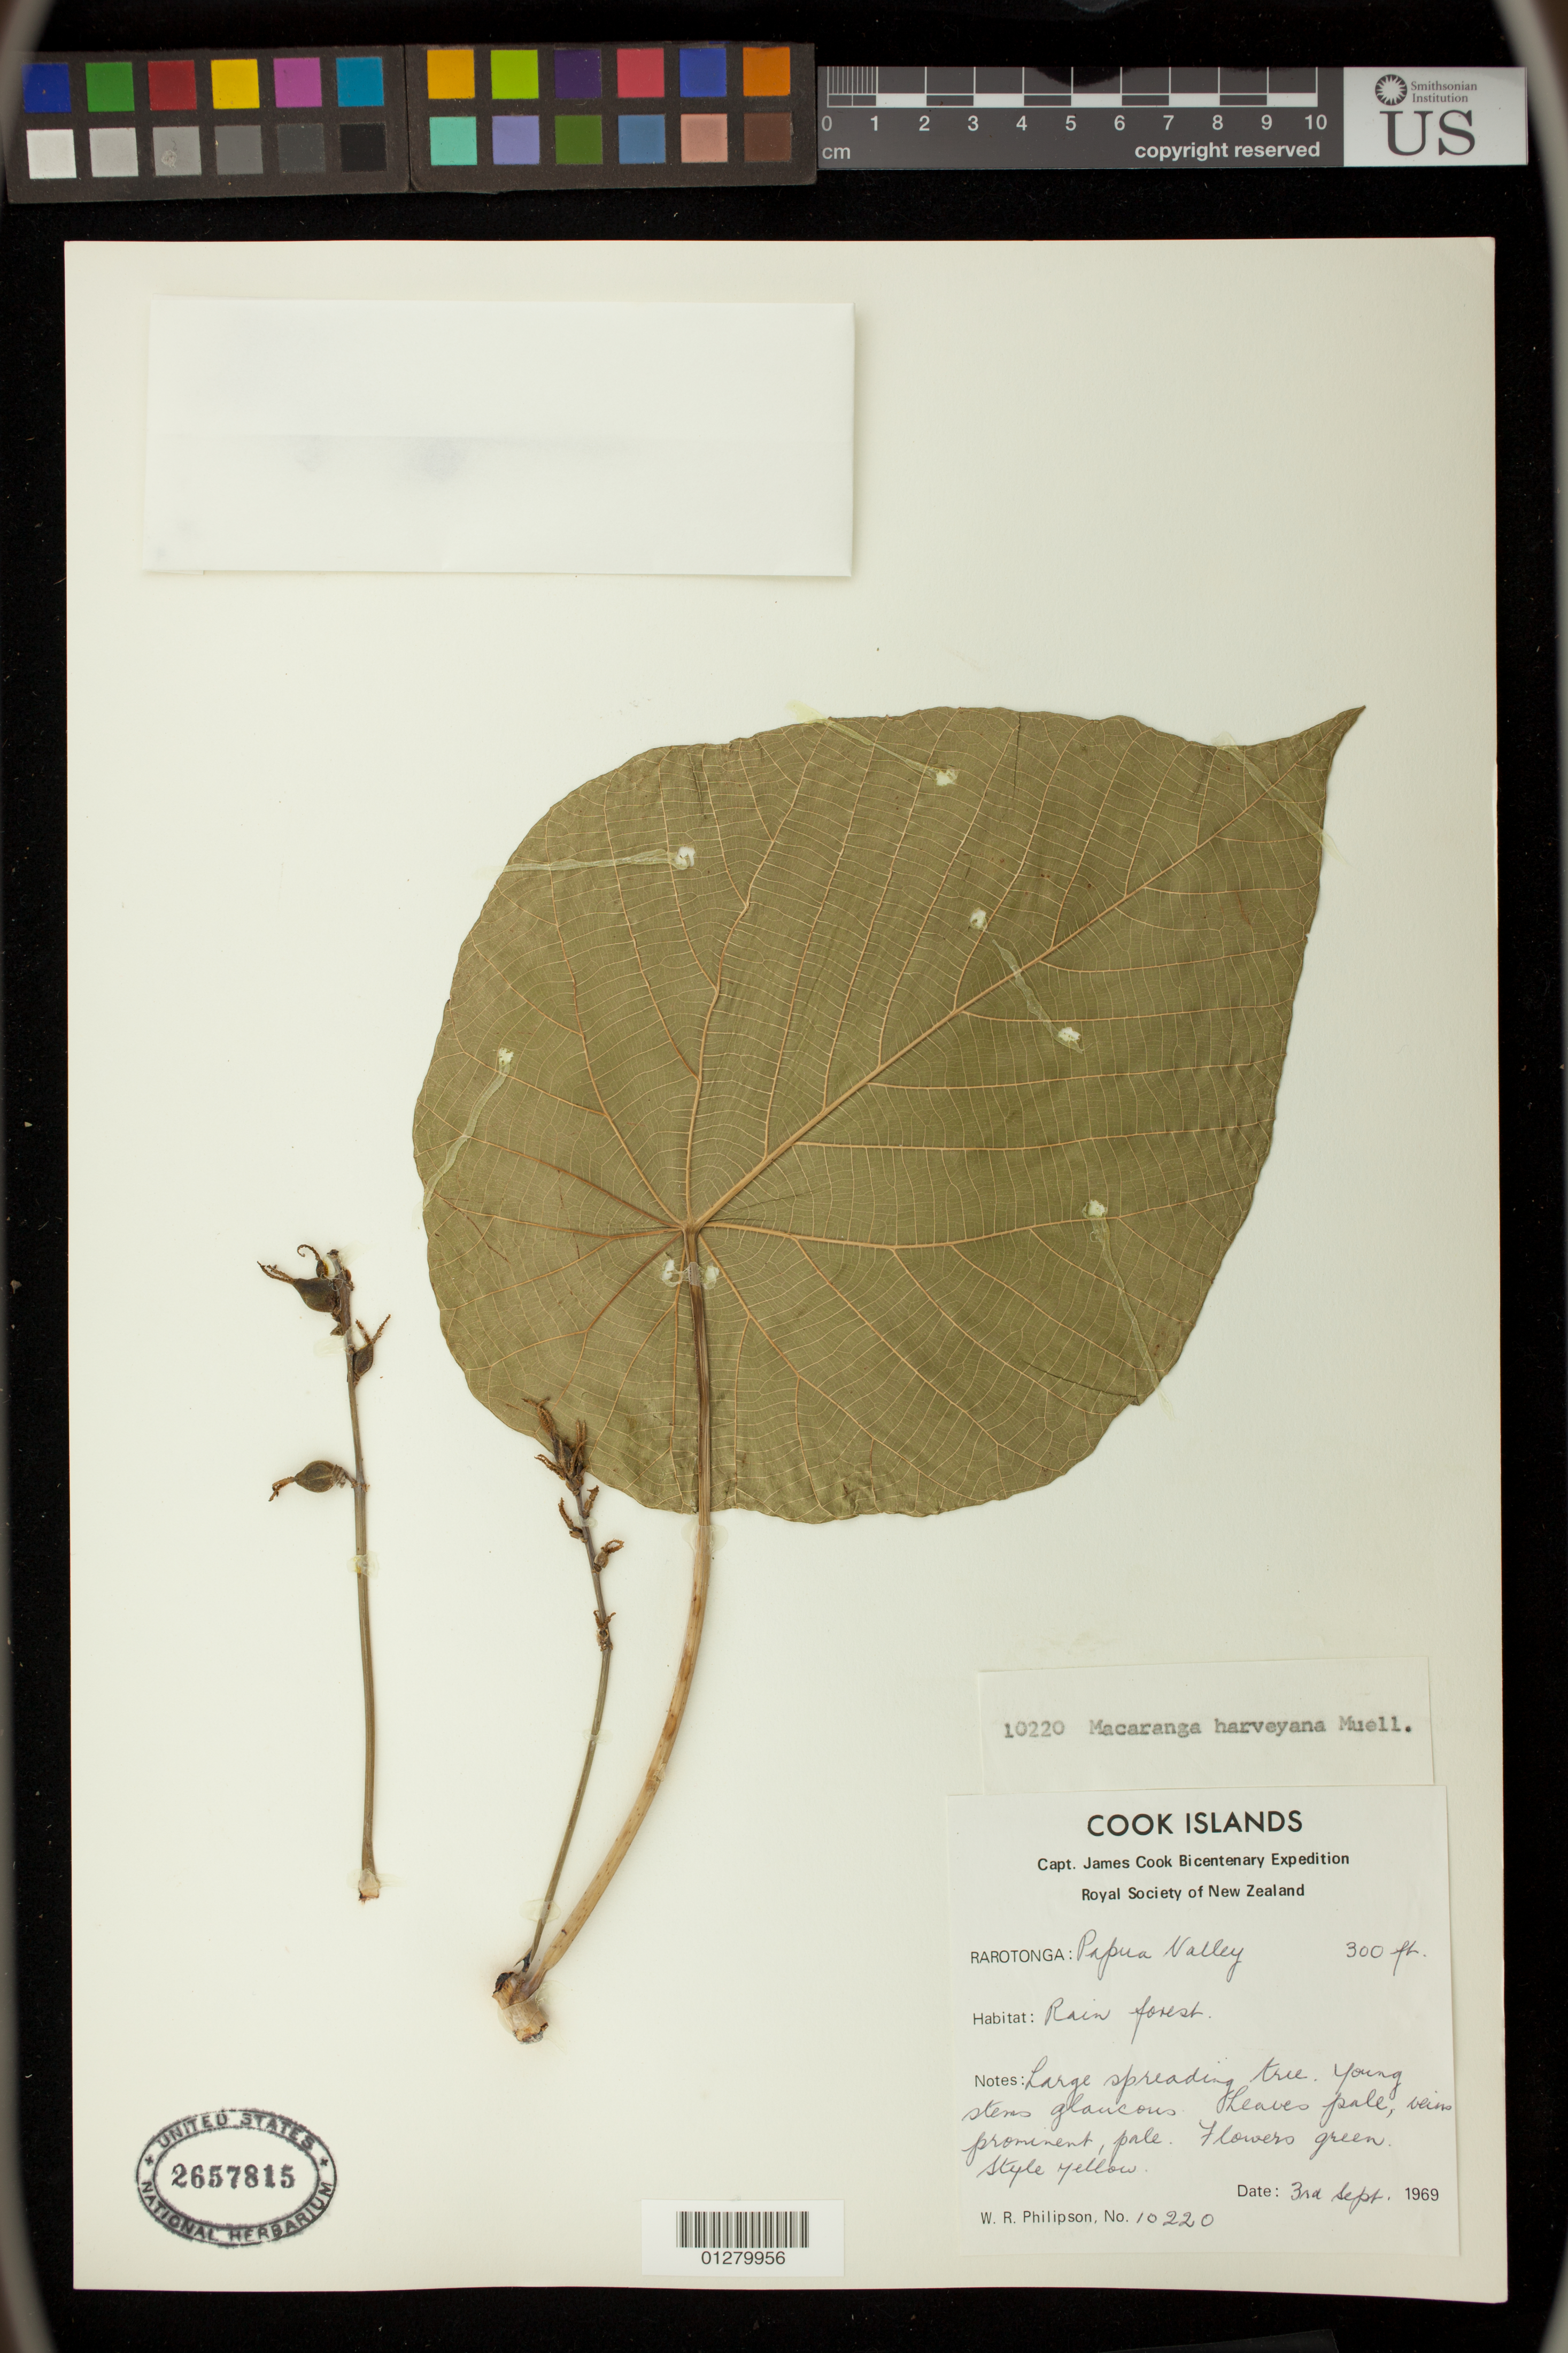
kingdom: Plantae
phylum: Tracheophyta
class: Magnoliopsida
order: Malpighiales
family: Euphorbiaceae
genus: Macaranga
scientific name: Macaranga harveyana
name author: Müll. Arg.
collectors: W. R. Philipson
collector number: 10220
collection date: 1969-09-03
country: Cook Islands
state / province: Rarotonga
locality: Papua Valley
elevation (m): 91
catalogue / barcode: US 2657815